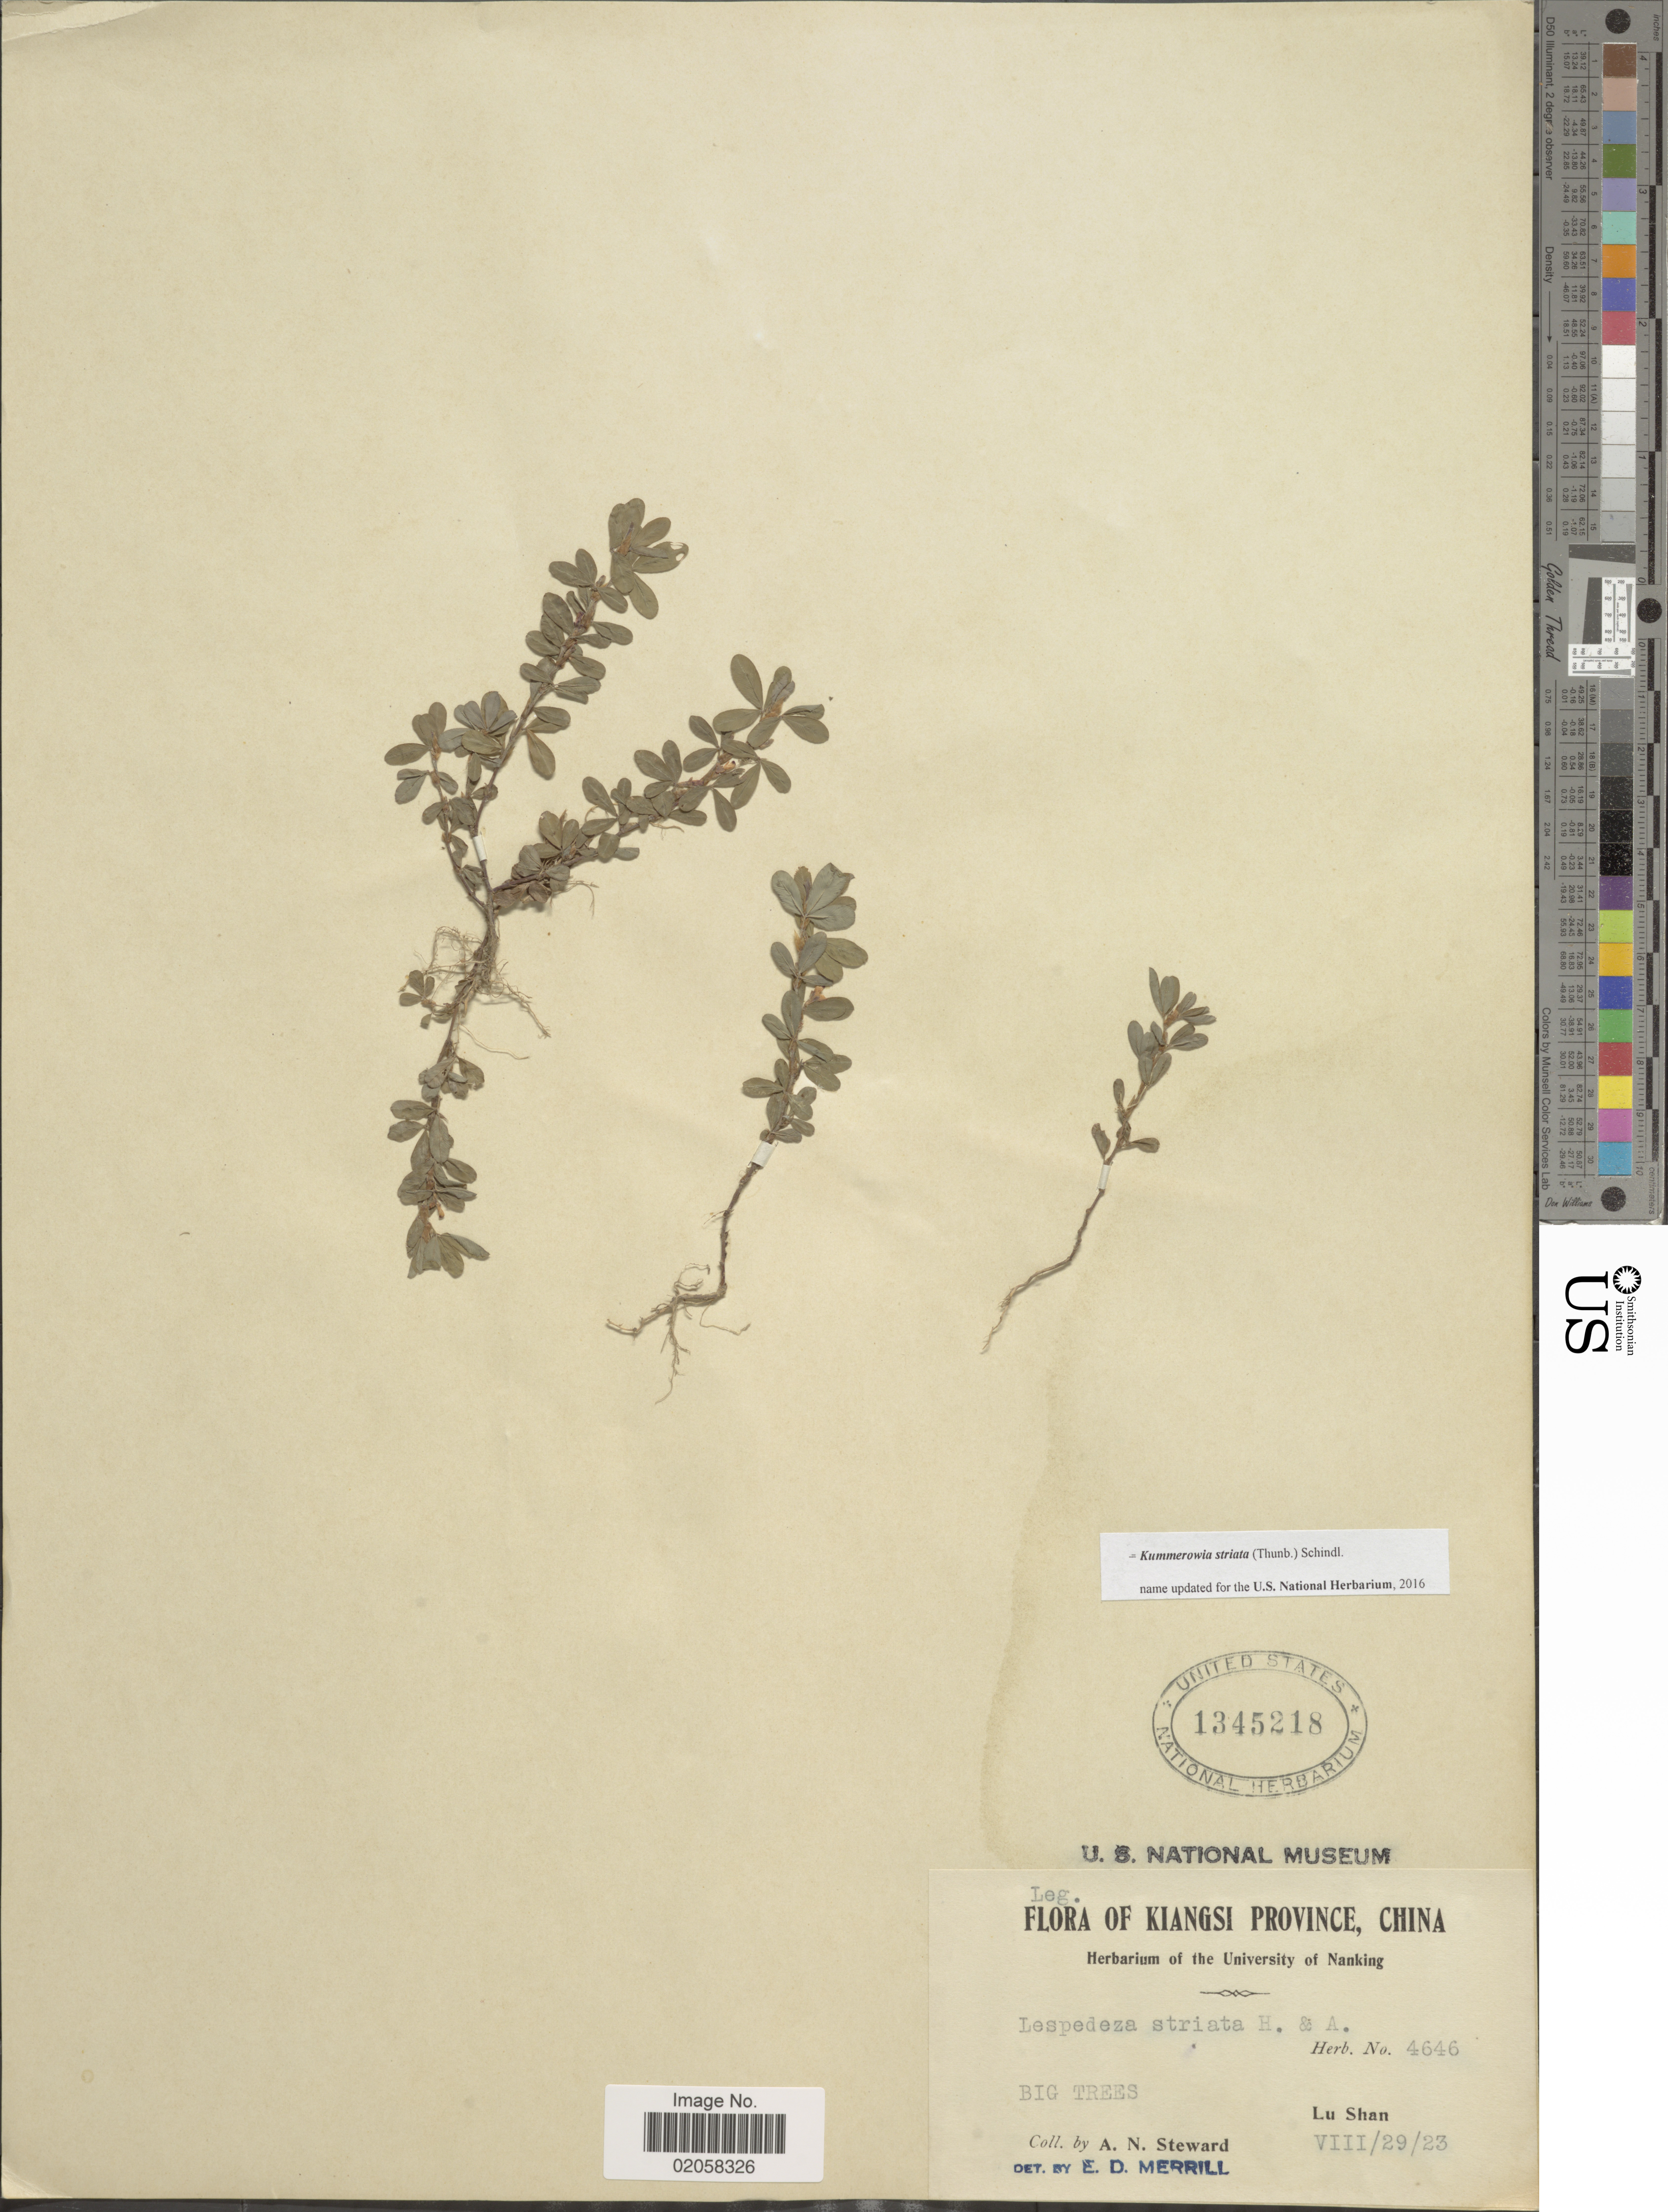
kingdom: Plantae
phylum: Tracheophyta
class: Magnoliopsida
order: Fabales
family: Fabaceae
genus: Kummerowia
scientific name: Kummerowia striata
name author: (Thunb.) Schindl.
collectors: A. N. Steward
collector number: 4646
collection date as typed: Transcribed d/m/y: 29/8/23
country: China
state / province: Jiangxi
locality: Kiangsi Province, Big Trees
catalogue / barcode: US 1345218